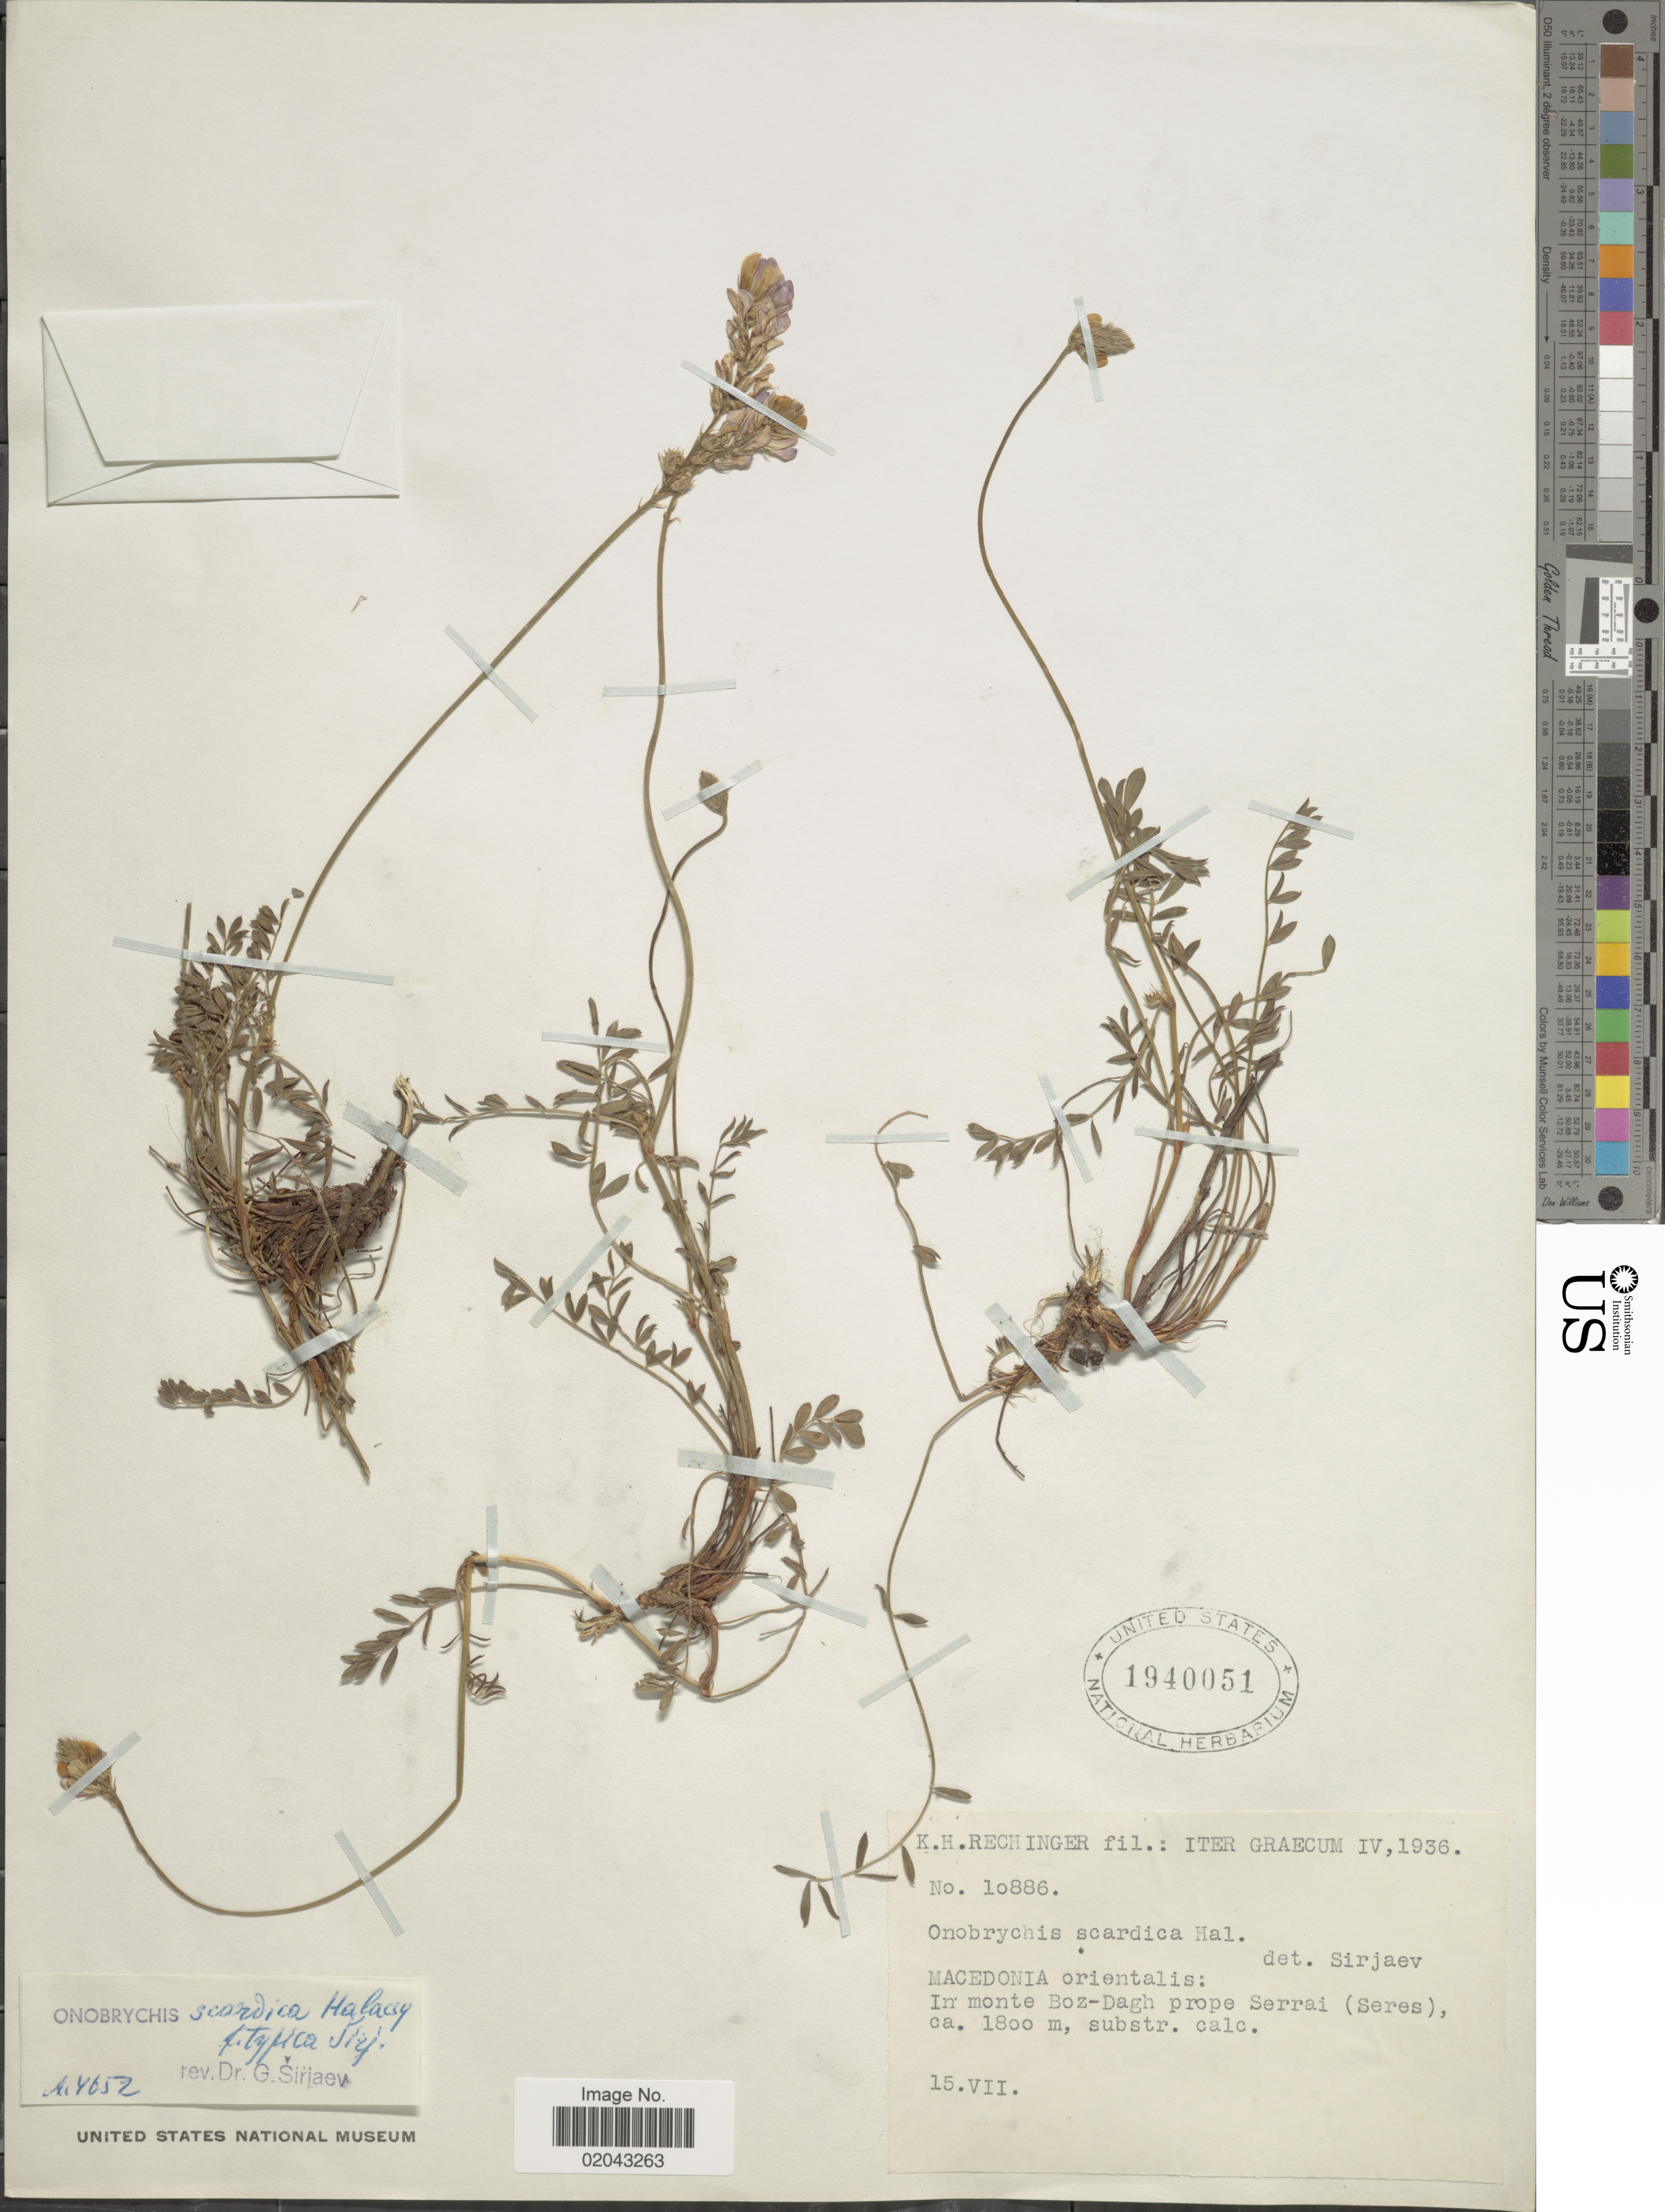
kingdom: Plantae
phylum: Tracheophyta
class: Magnoliopsida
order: Fabales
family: Fabaceae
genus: Onobrychis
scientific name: Onobrychis scardica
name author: (Griseb.) Halácsy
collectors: K. H. Rechinger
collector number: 10886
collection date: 1936-07-15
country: Greece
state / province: Central Macedonia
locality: Macedonia orientalis: in monte Boz-Dagh prope Serrai (Seres).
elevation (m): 1800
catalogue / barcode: US 1940051